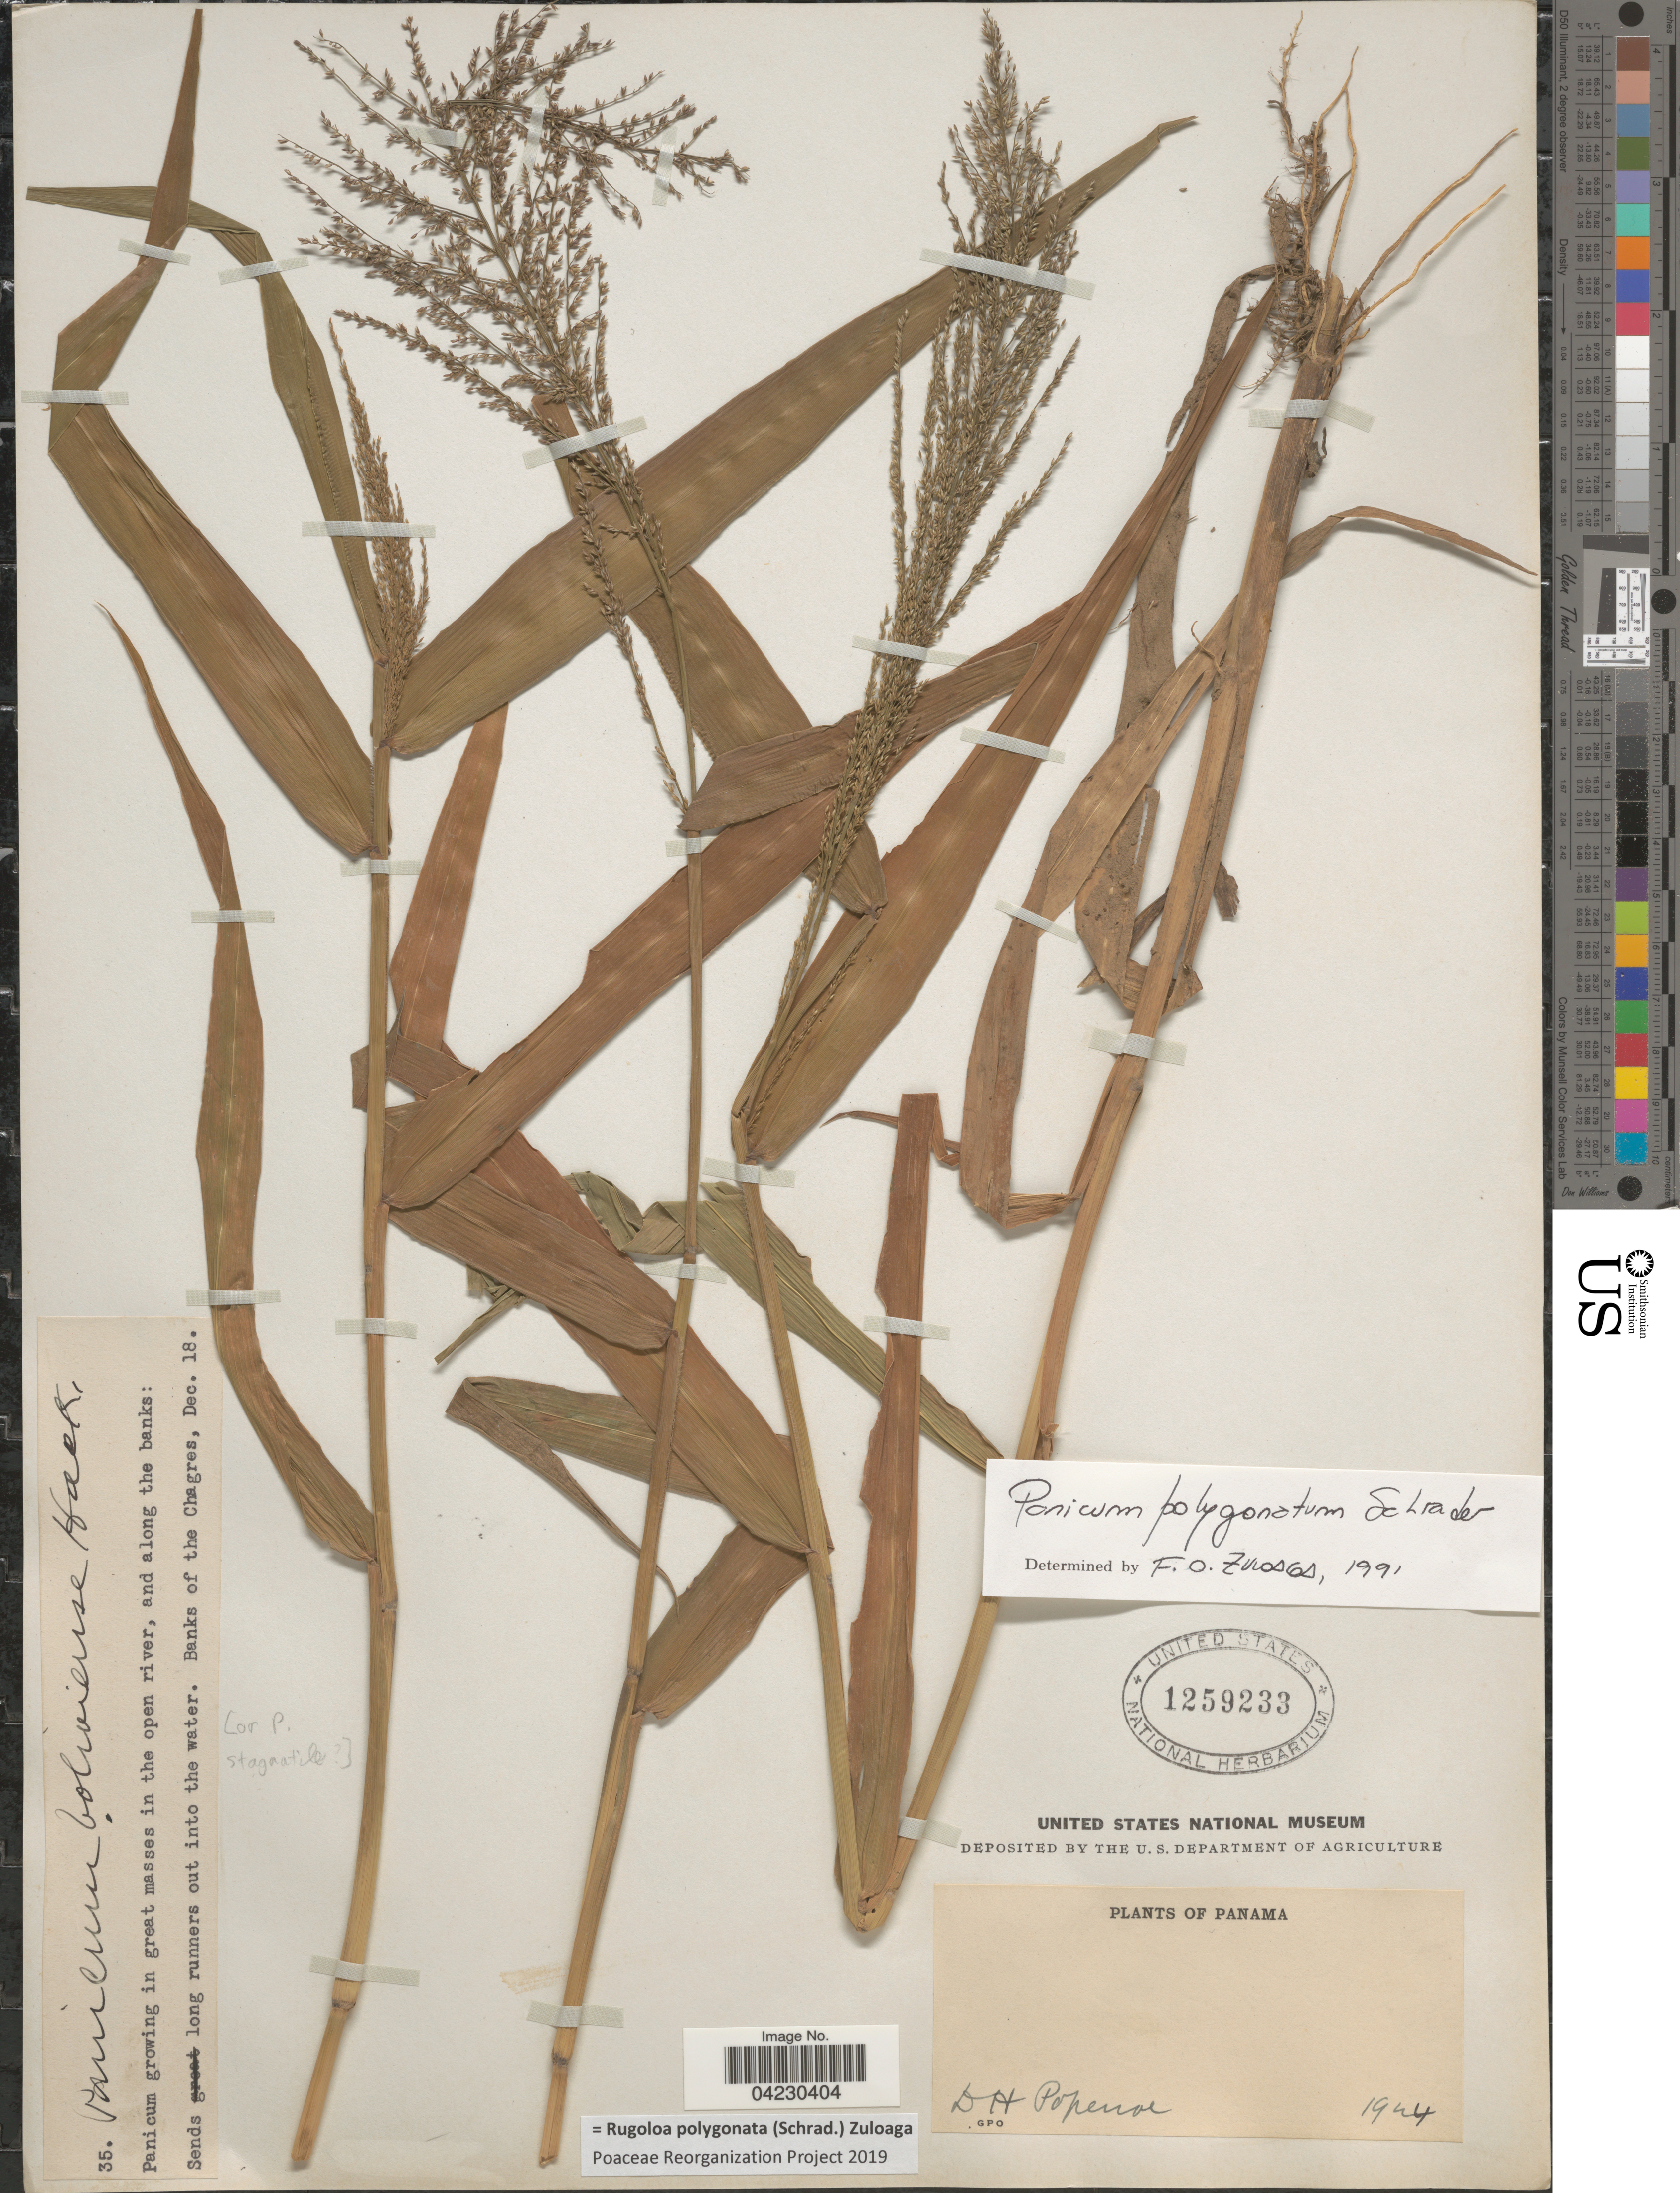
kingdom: Plantae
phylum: Tracheophyta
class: Liliopsida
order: Poales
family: Poaceae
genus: Rugoloa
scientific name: Rugoloa polygonata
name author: (Schrad.) Zuloaga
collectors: D. Popenoe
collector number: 35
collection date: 1924-12-18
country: Panama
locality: Banks of the Chagres.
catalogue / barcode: US 1259233